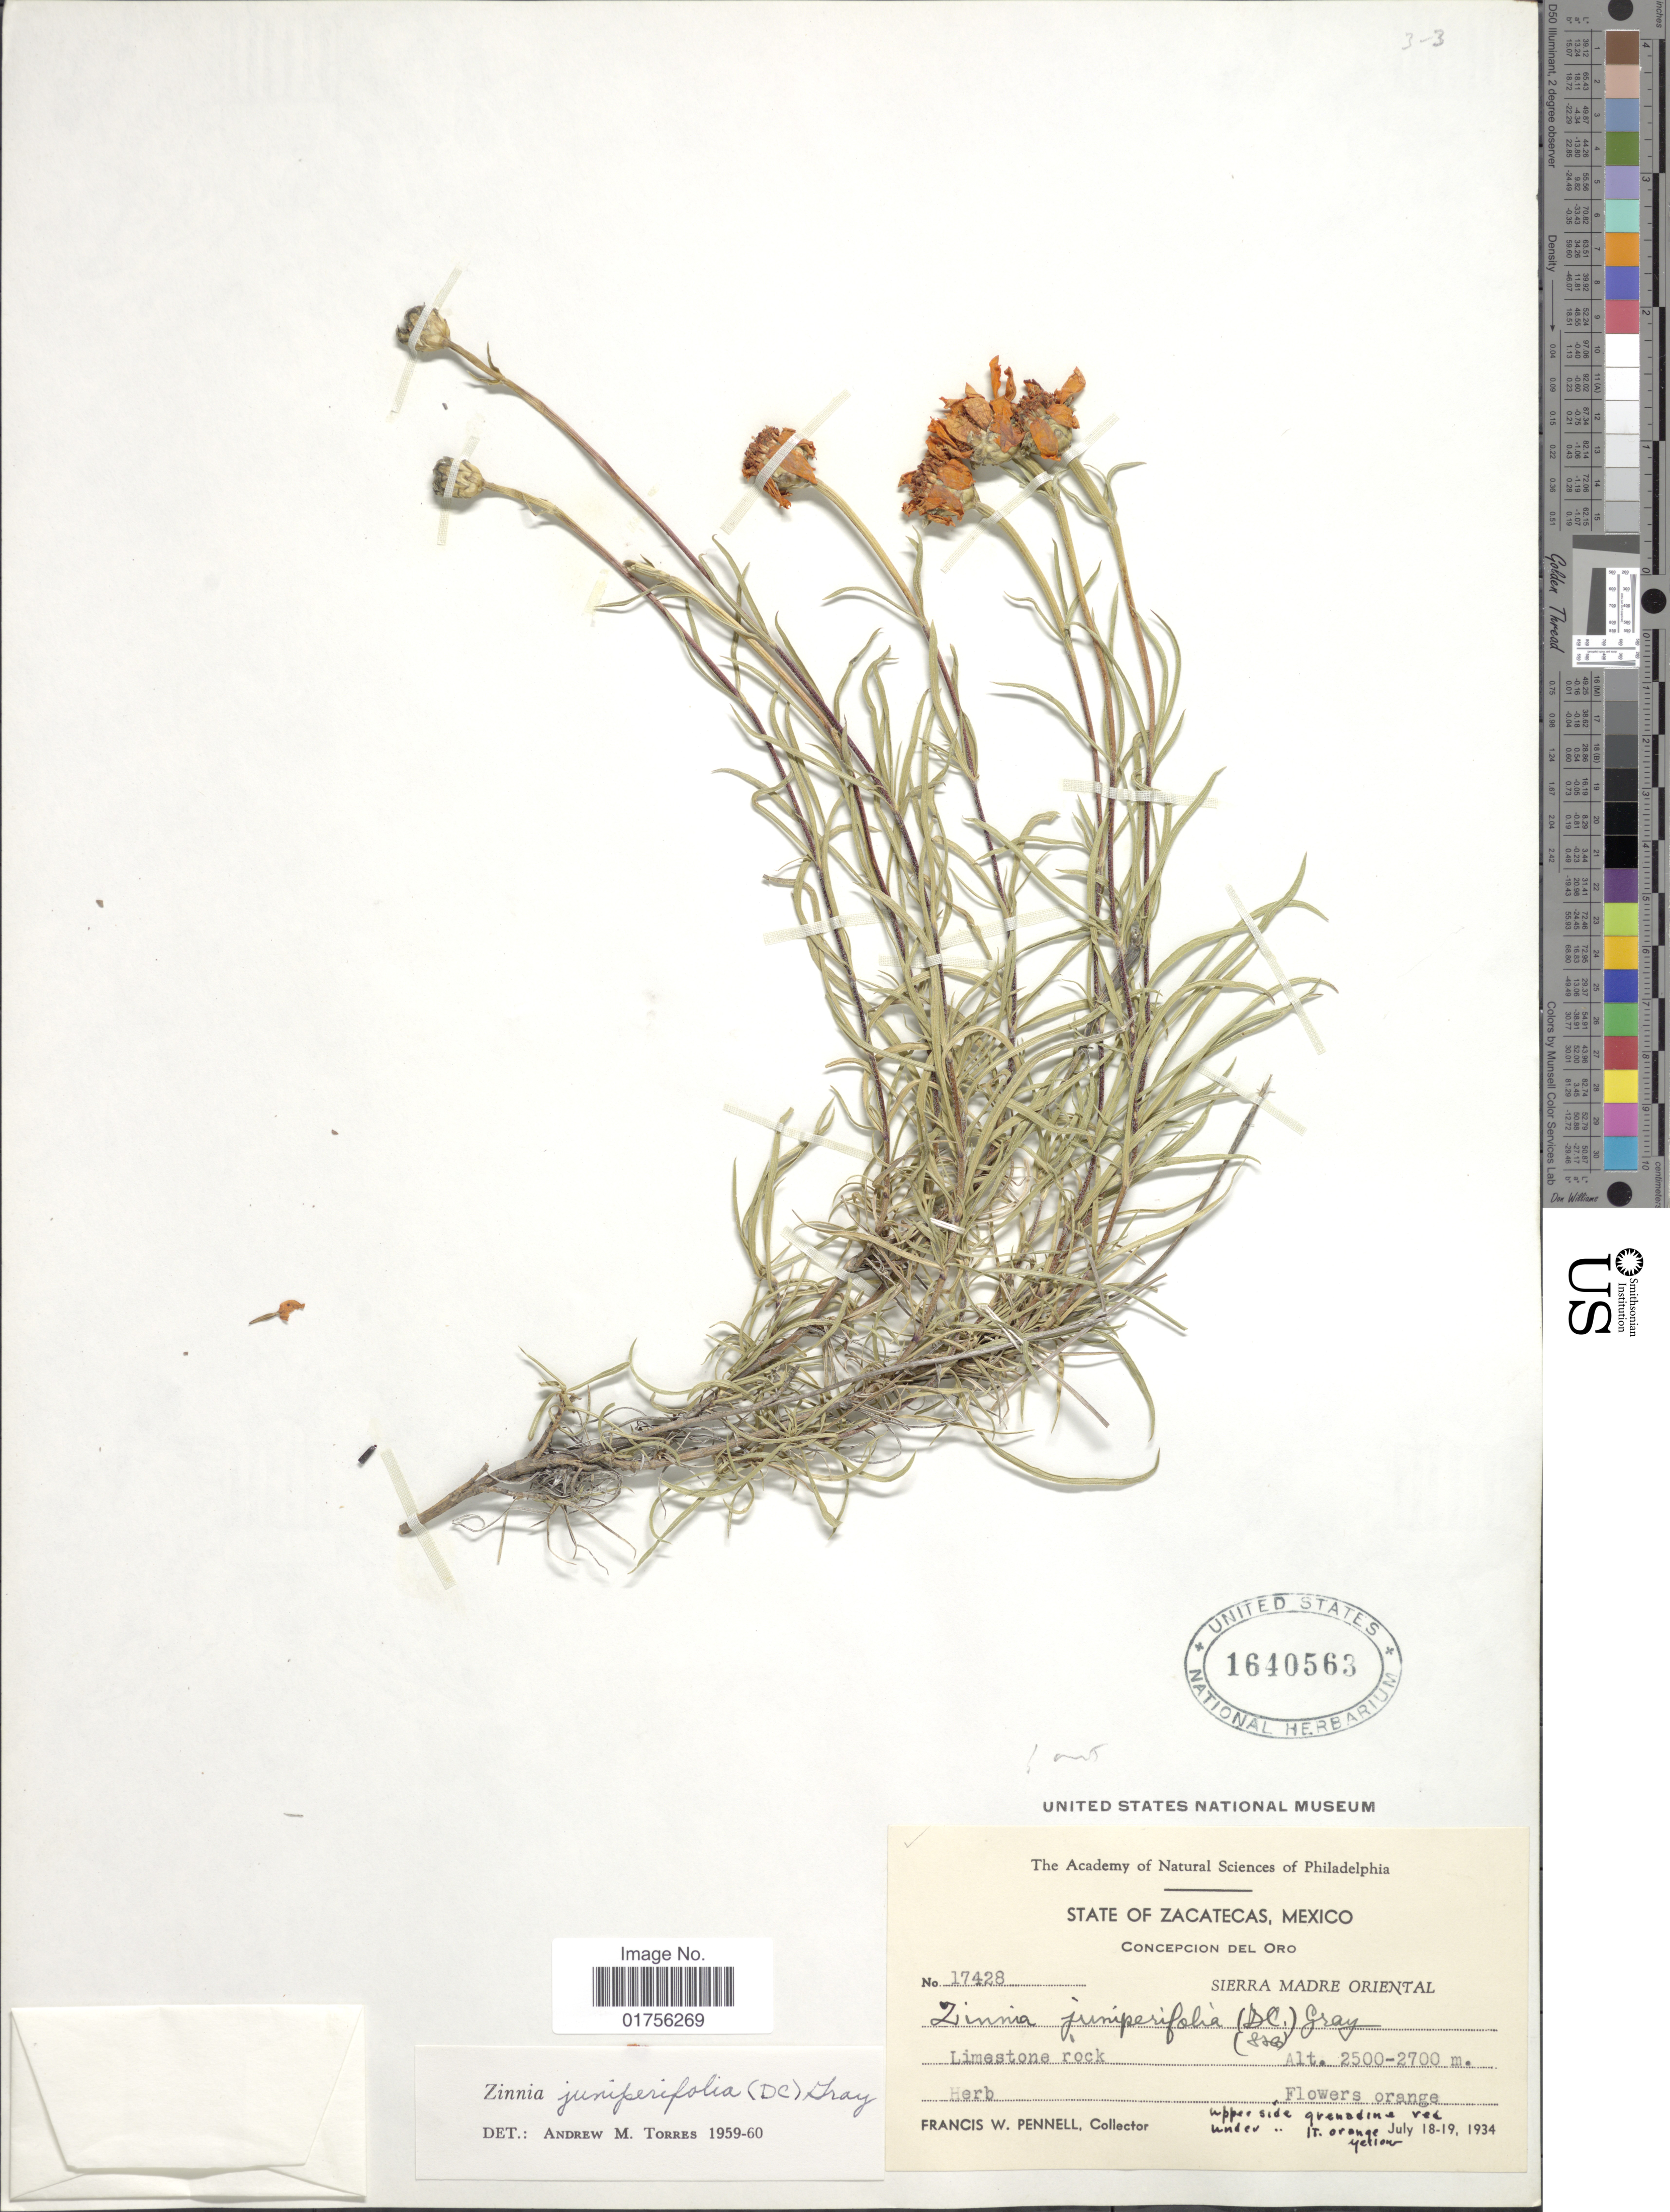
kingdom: Plantae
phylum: Tracheophyta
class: Magnoliopsida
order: Asterales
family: Asteraceae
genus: Zinnia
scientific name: Zinnia juniperifolia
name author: (DC.) A. Gray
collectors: F. W. Pennell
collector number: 17428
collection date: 1934-07-18/1934-07-19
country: Mexico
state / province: Zacatecas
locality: State of Zacatecas, Mexico, Concepcion del Oro, Sierra Madre Oriental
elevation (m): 2500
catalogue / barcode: US 1640563